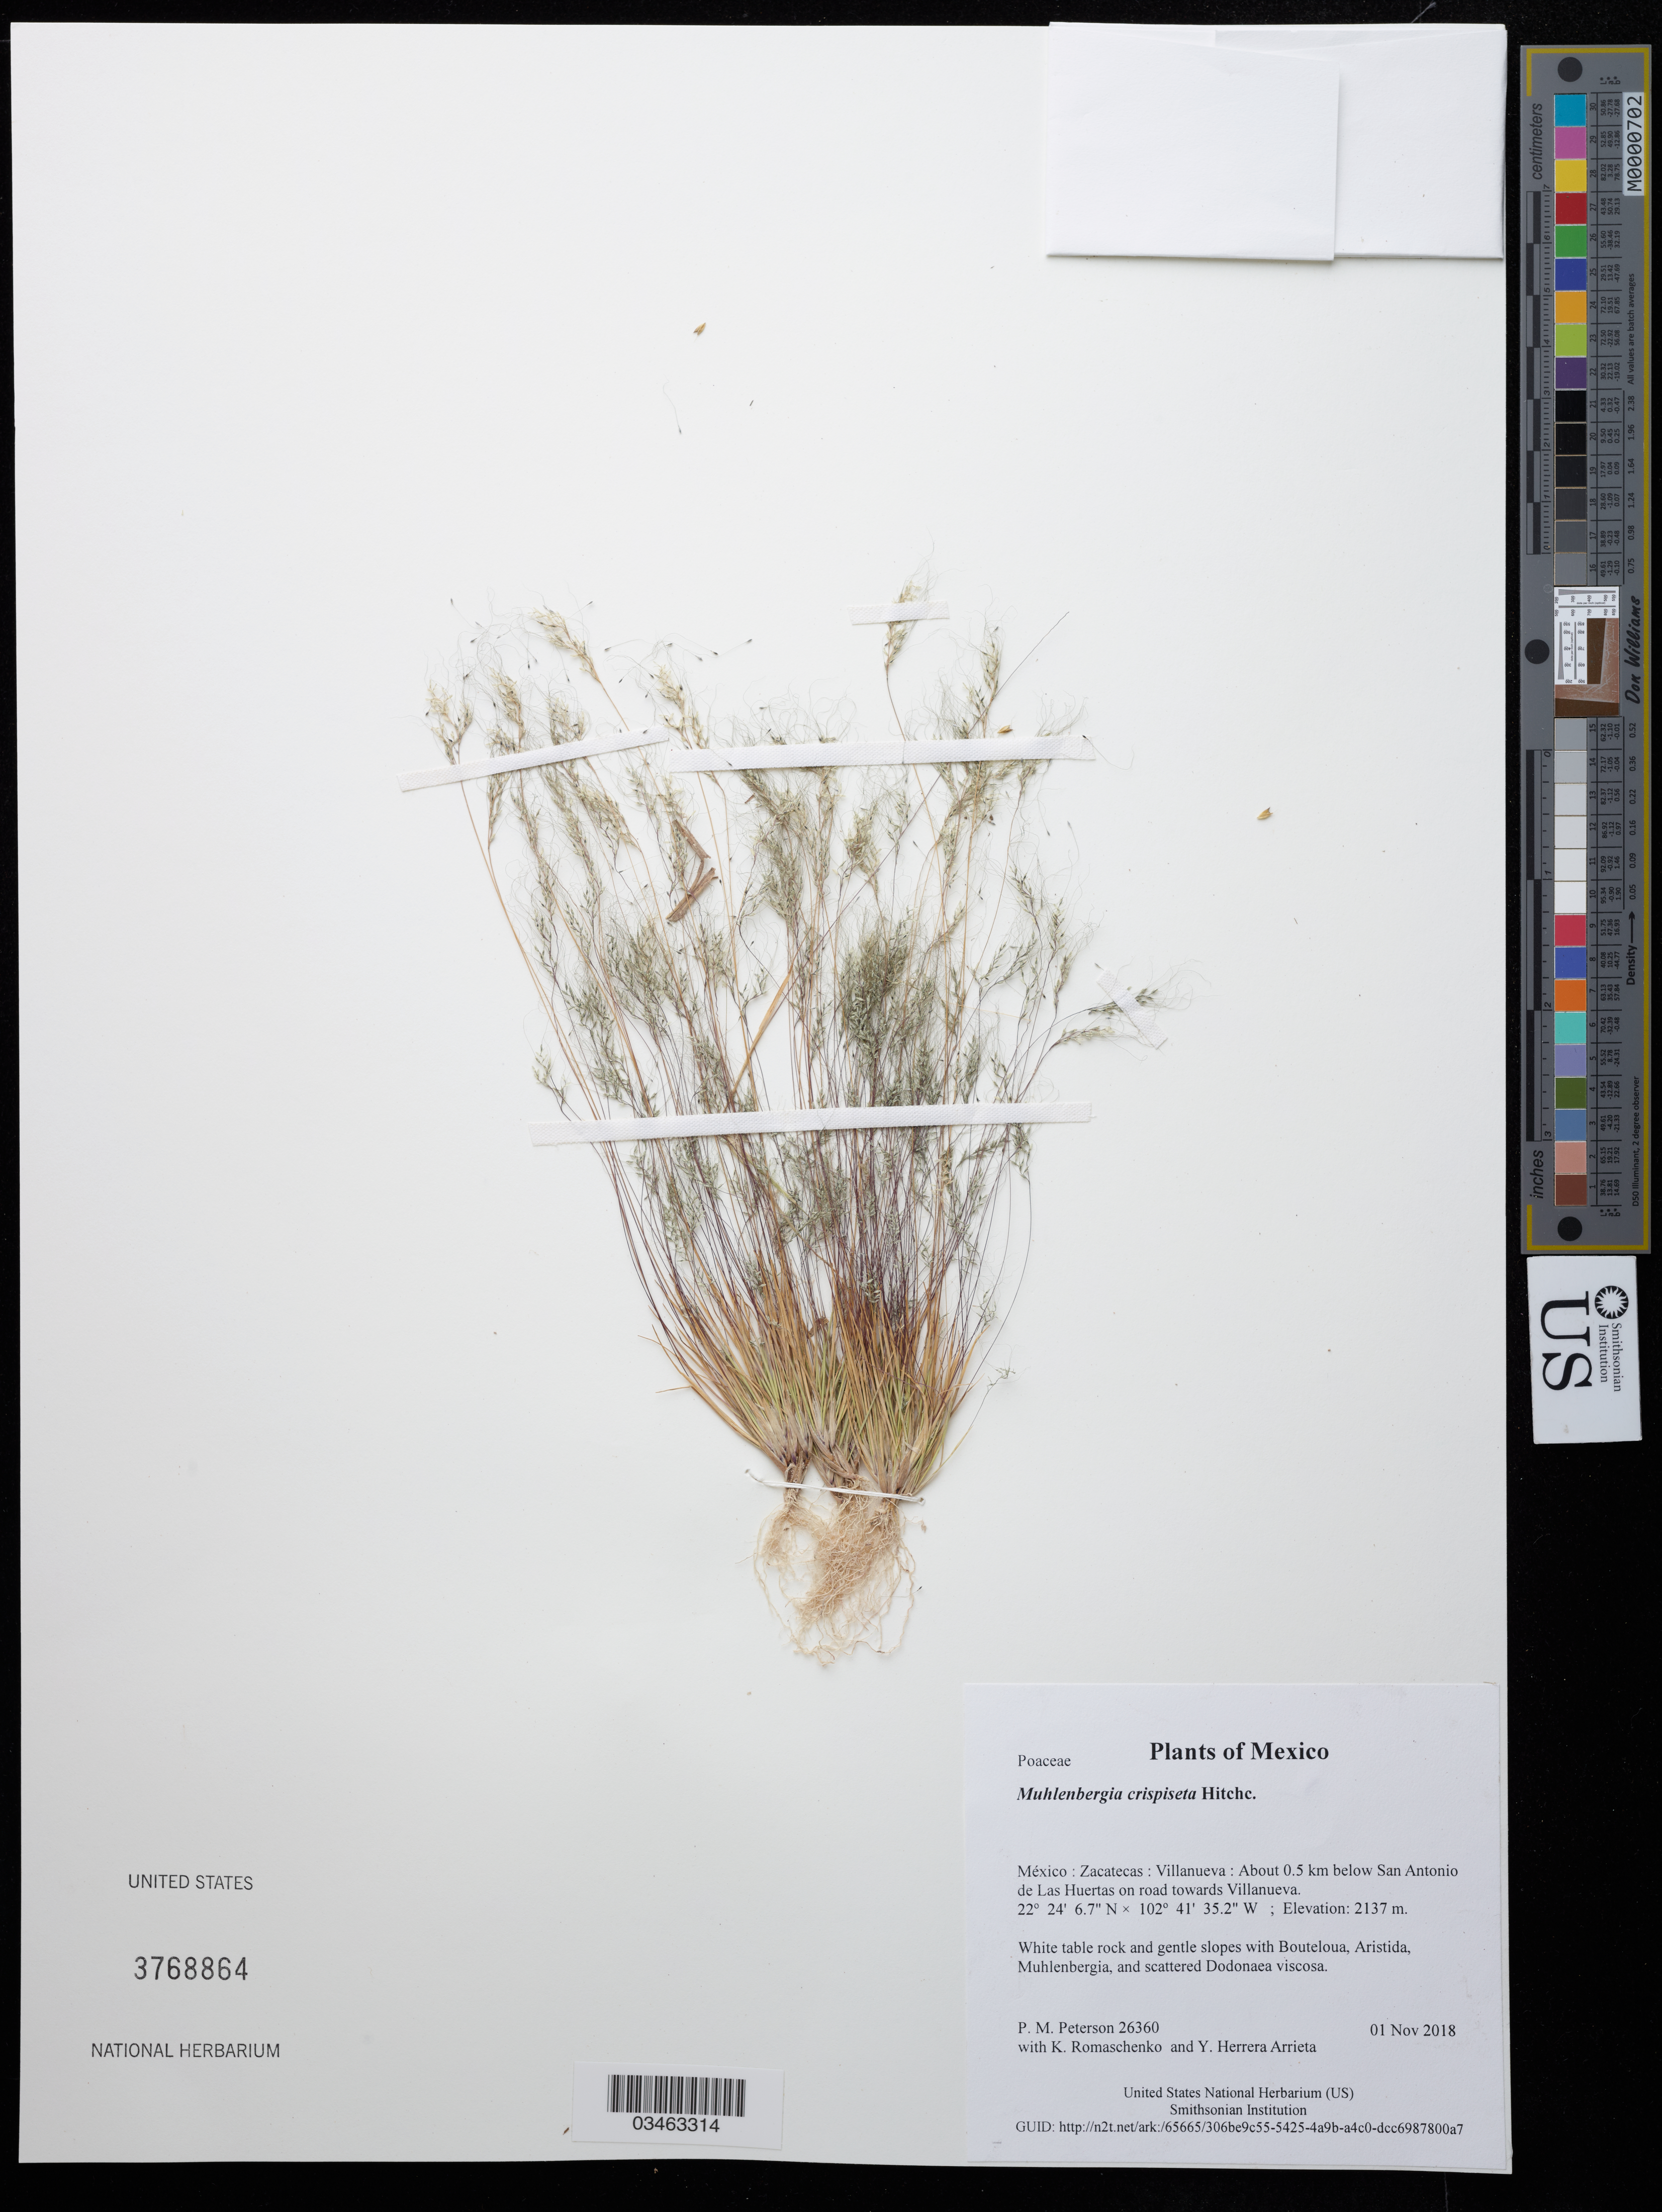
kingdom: Plantae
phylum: Tracheophyta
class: Liliopsida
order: Poales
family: Poaceae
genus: Muhlenbergia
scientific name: Muhlenbergia crispiseta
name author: Hitchc.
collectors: P. M. Peterson, K. Romaschenko & Y. Herrera Arrieta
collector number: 26360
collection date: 2018-11-01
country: México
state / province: Zacatecas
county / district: Villanueva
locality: About 0.5 km below San Antonio de Las Huertas on road towards Villanueva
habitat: White table rock and gentle slopes with Bouteloua, Aristida, Muhlenbergia, and scattered Dodonaea viscosa.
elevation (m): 2137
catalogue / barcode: US 3768864